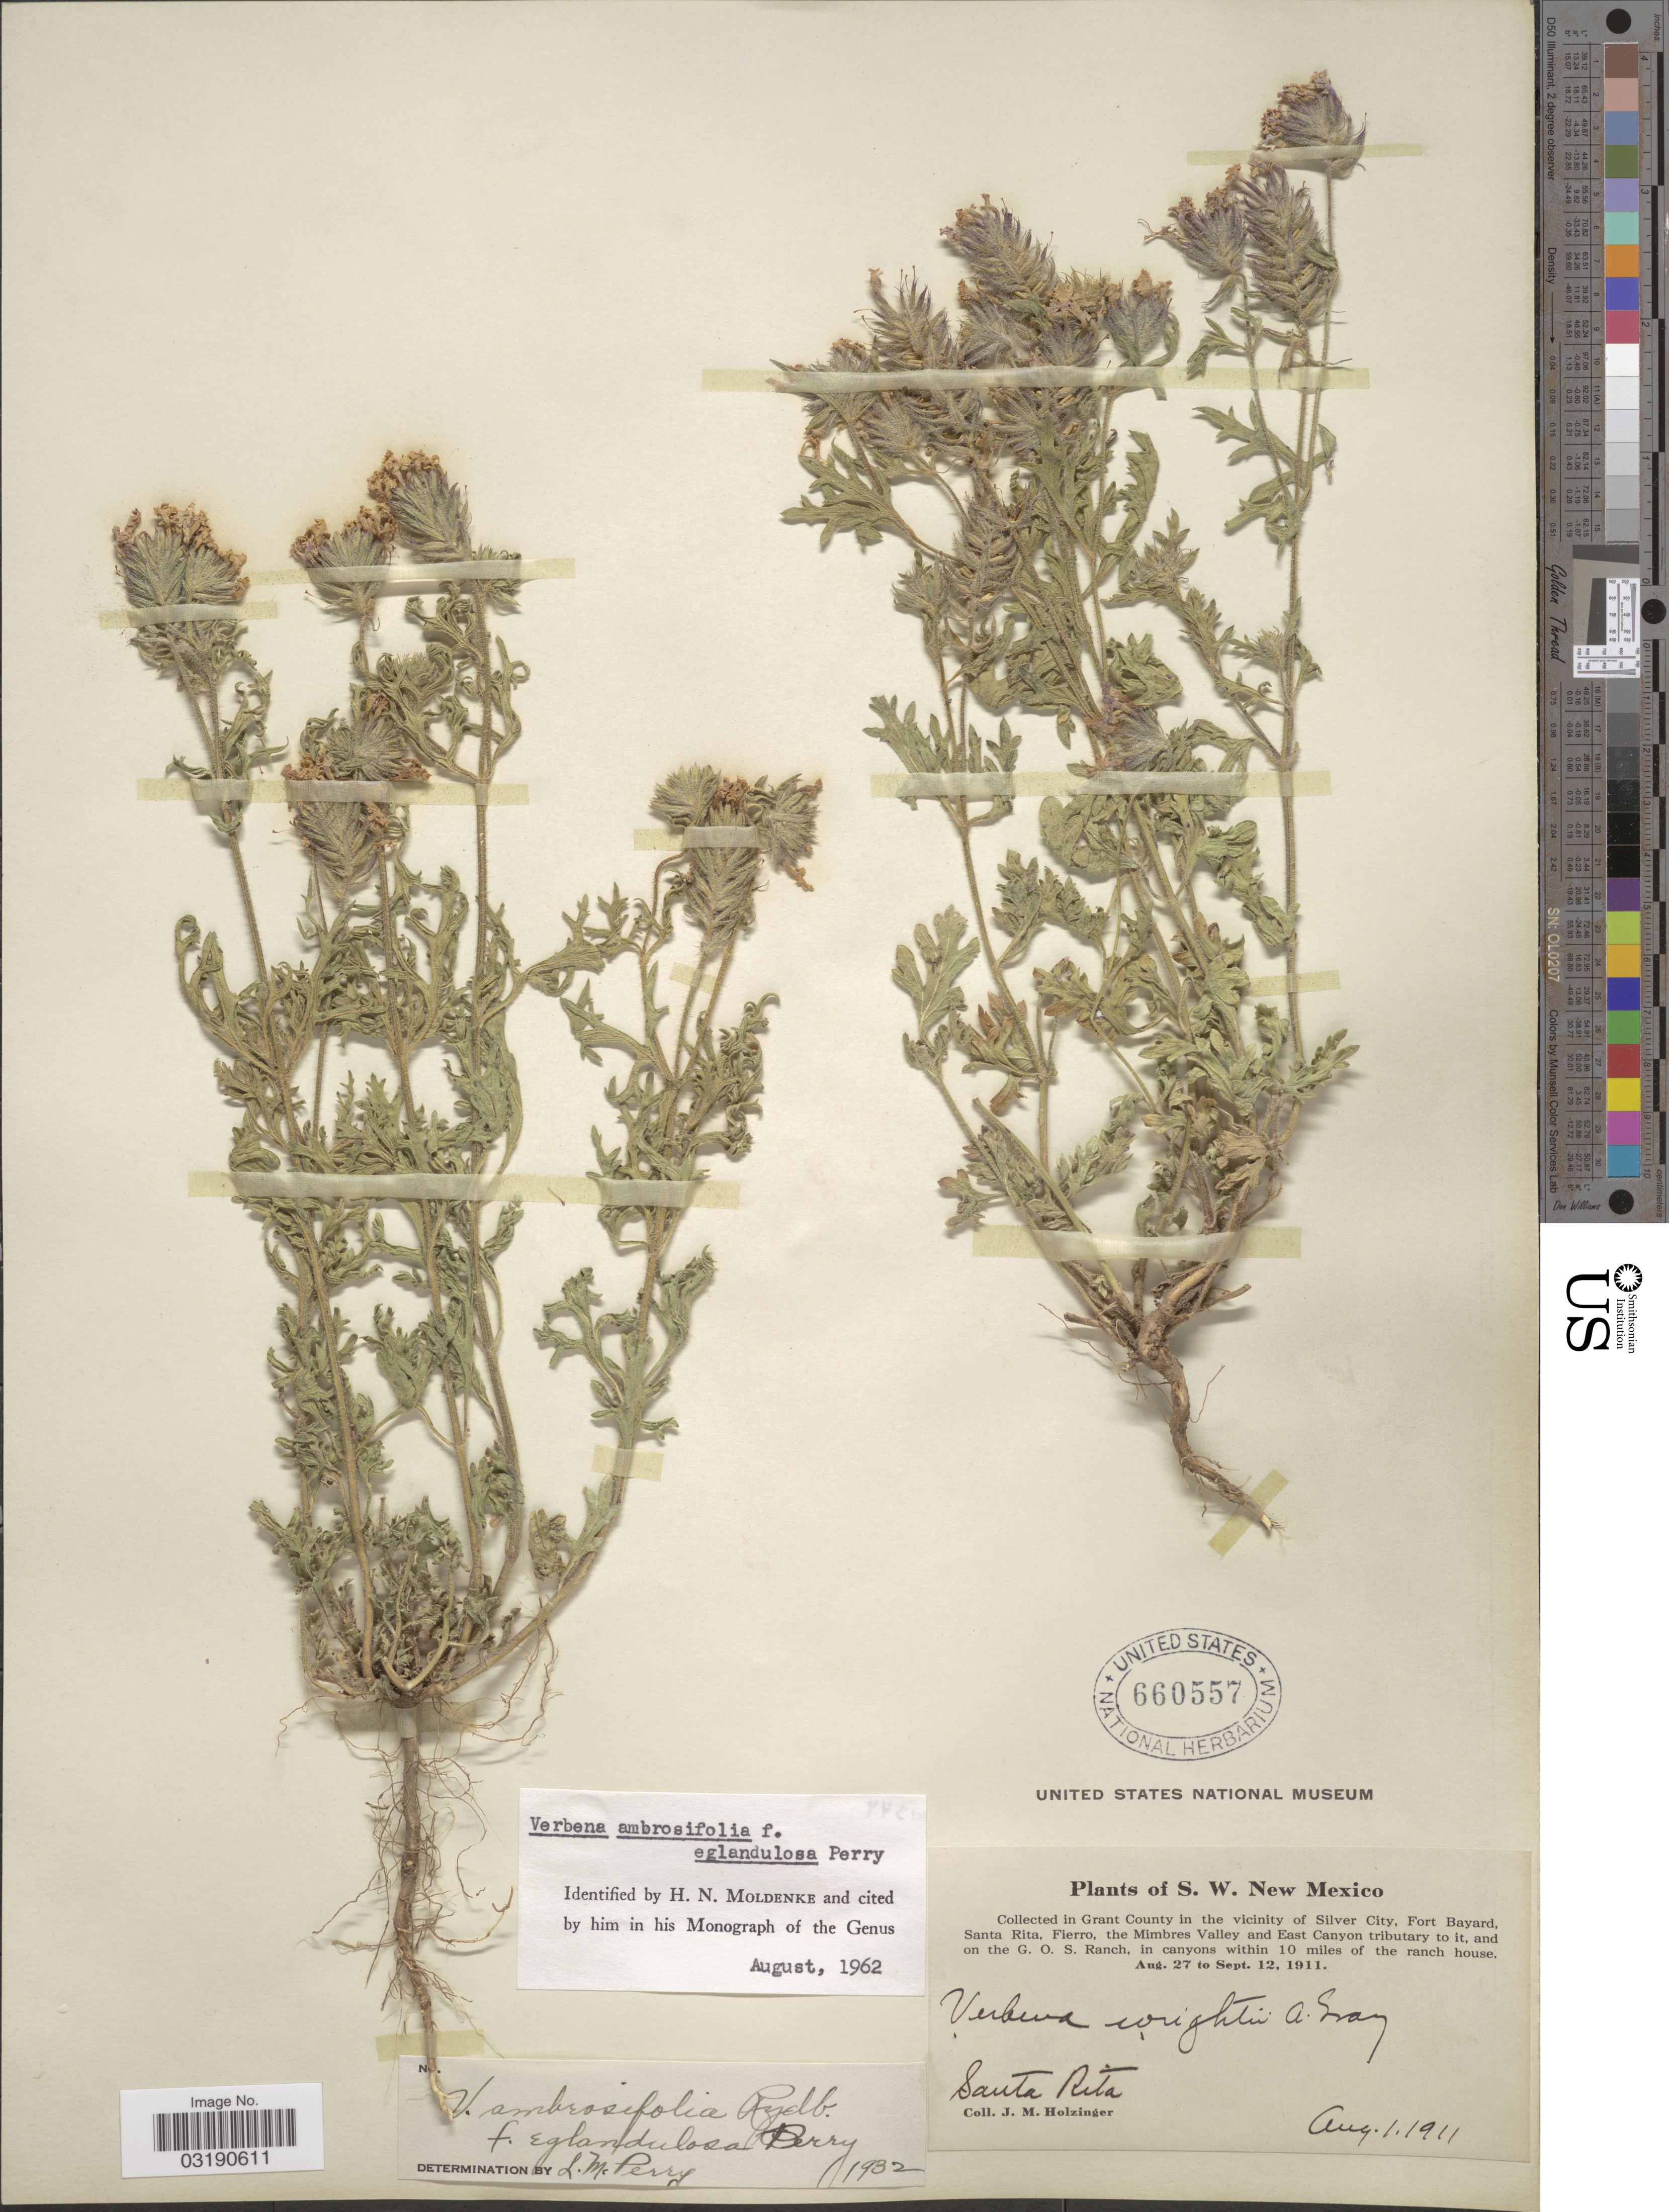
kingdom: Plantae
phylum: Tracheophyta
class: Magnoliopsida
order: Lamiales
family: Verbenaceae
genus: Verbena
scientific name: Verbena ambrosiifolia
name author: Rydb. ex Small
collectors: J. M. Holzinger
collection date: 1911-08-01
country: United States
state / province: New Mexico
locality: S.W. New Mexico, in Grant County in the vicinity of Silver City, Fort Bayard, Santa Rita, Fierro, the Mimbres Valley and East Canyon tributary to it, and the G.O.S. Ranch, in canyons within 10 miles of the ranch house.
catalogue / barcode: US 660557